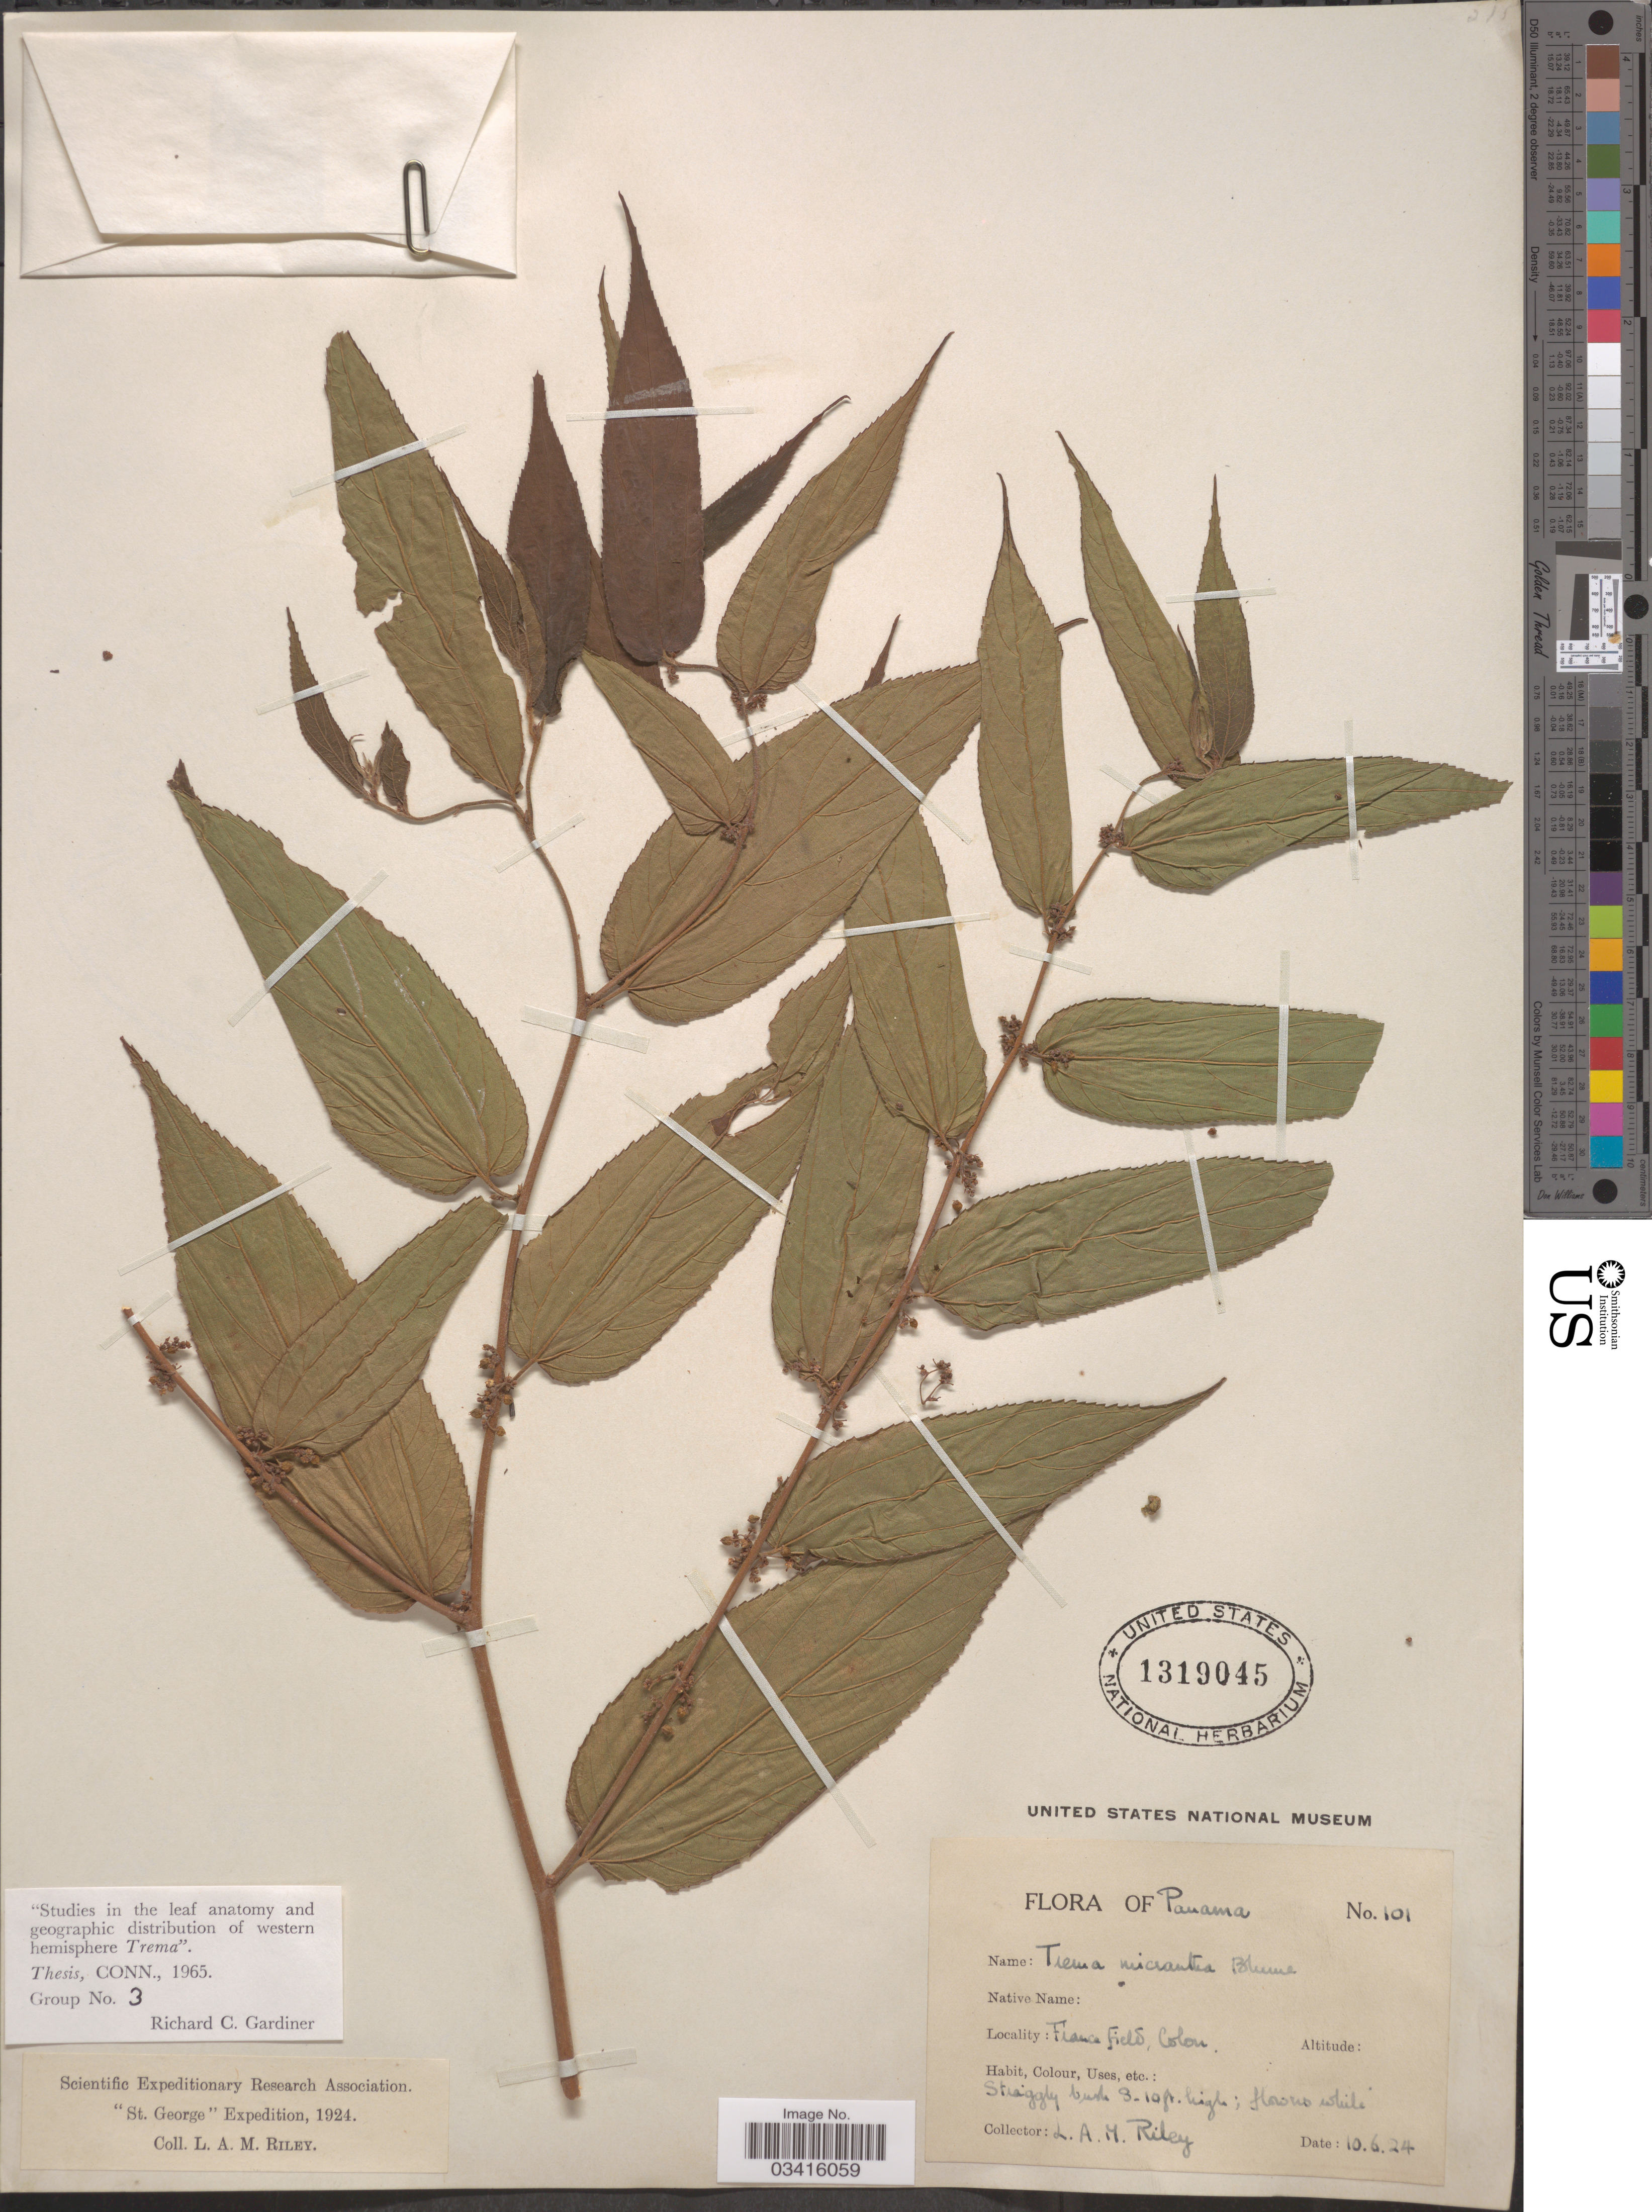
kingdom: Plantae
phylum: Tracheophyta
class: Magnoliopsida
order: Rosales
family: Cannabaceae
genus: Trema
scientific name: Trema micranthum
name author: (L.) Blume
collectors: L. A. M. Riley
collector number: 101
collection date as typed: Transcribed d/m/y: 10/6/24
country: Panama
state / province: Colón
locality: France Field.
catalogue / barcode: US 1319045